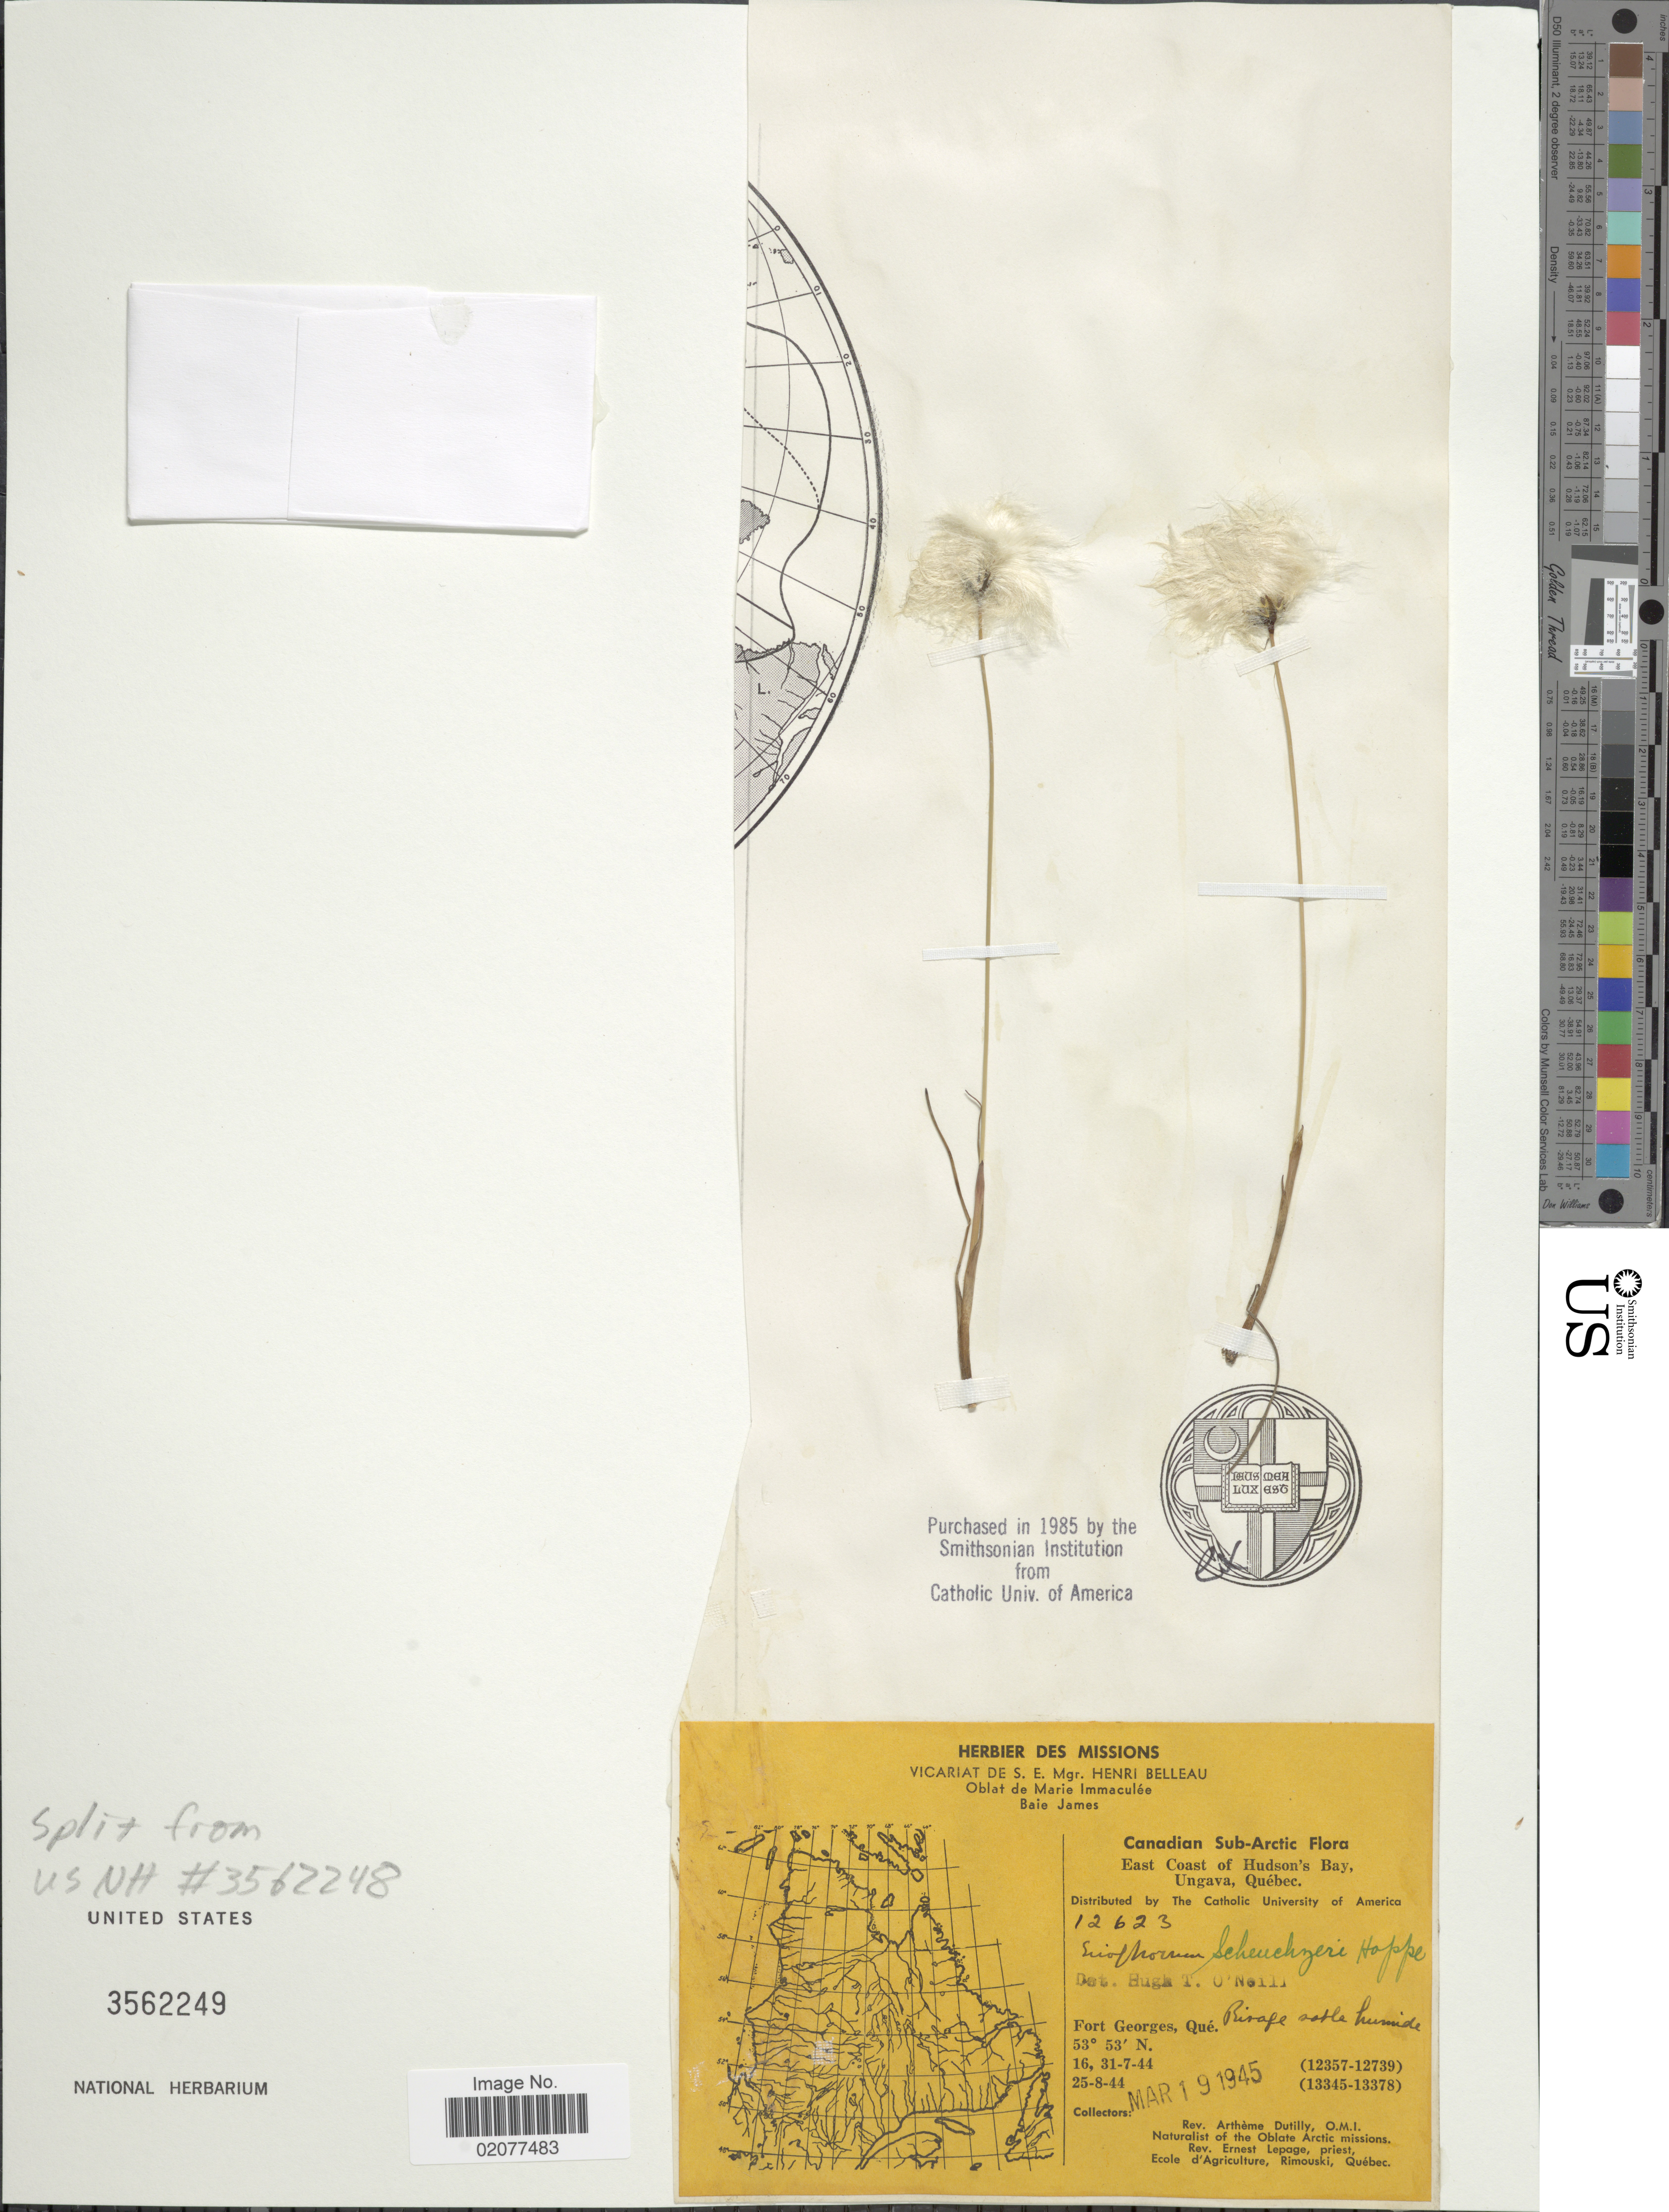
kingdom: Plantae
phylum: Tracheophyta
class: Liliopsida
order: Poales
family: Cyperaceae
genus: Eriophorum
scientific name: Eriophorum scheuchzeri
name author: Hoppe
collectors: A. Dutilly & E. Lepage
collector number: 12623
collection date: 1945-03-19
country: Canada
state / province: Quebec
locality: Canadian Sub-Arctic, East Coast of Hudson's Bay Ungava, Quebec. Foret Georges, Que.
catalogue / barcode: US 3562249